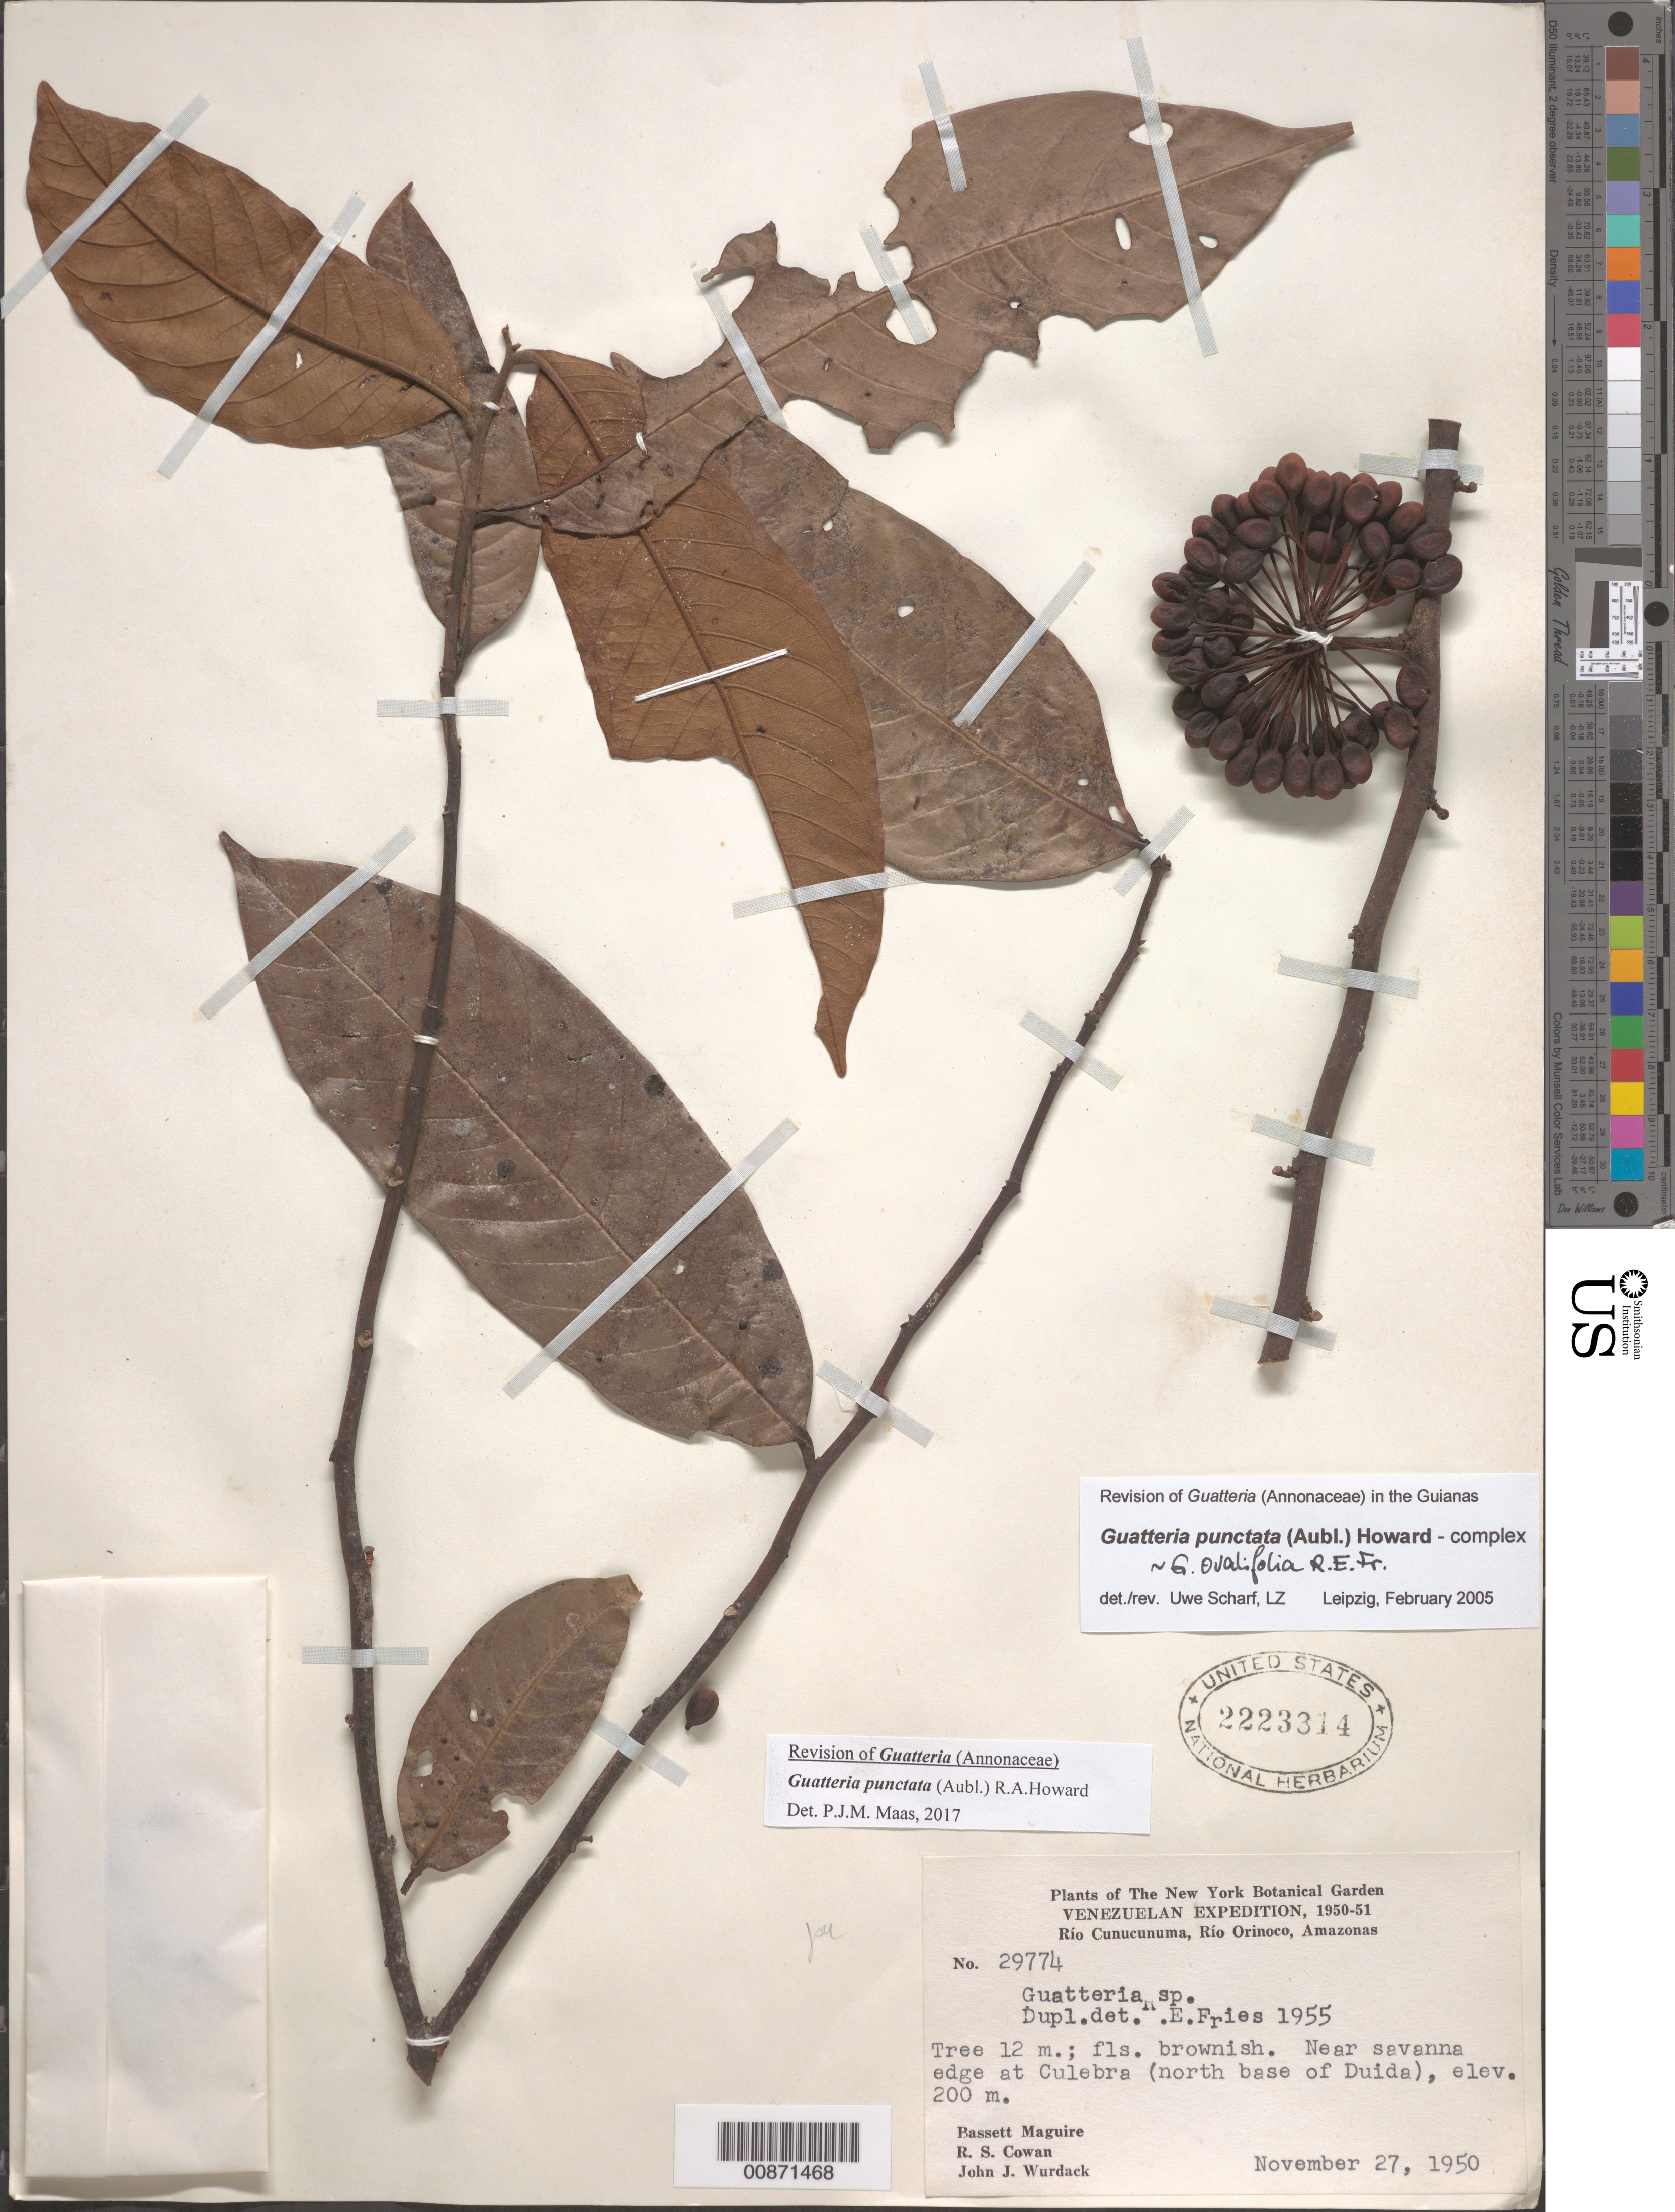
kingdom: Plantae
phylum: Tracheophyta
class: Magnoliopsida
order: Magnoliales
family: Annonaceae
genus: Guatteria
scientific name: Guatteria punctata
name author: (Aubl.) R.A. Howard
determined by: Maas, Paul J.; Maas, H.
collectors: B. Maguire, R. S. Cowan & J. J. Wurdack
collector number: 29774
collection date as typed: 27-Nov-50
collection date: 1950-11-27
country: Venezuela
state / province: Amazonas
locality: Cerro Duida, Río Cunucunuma, Culebra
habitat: Savanna edge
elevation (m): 200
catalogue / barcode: US 2223314